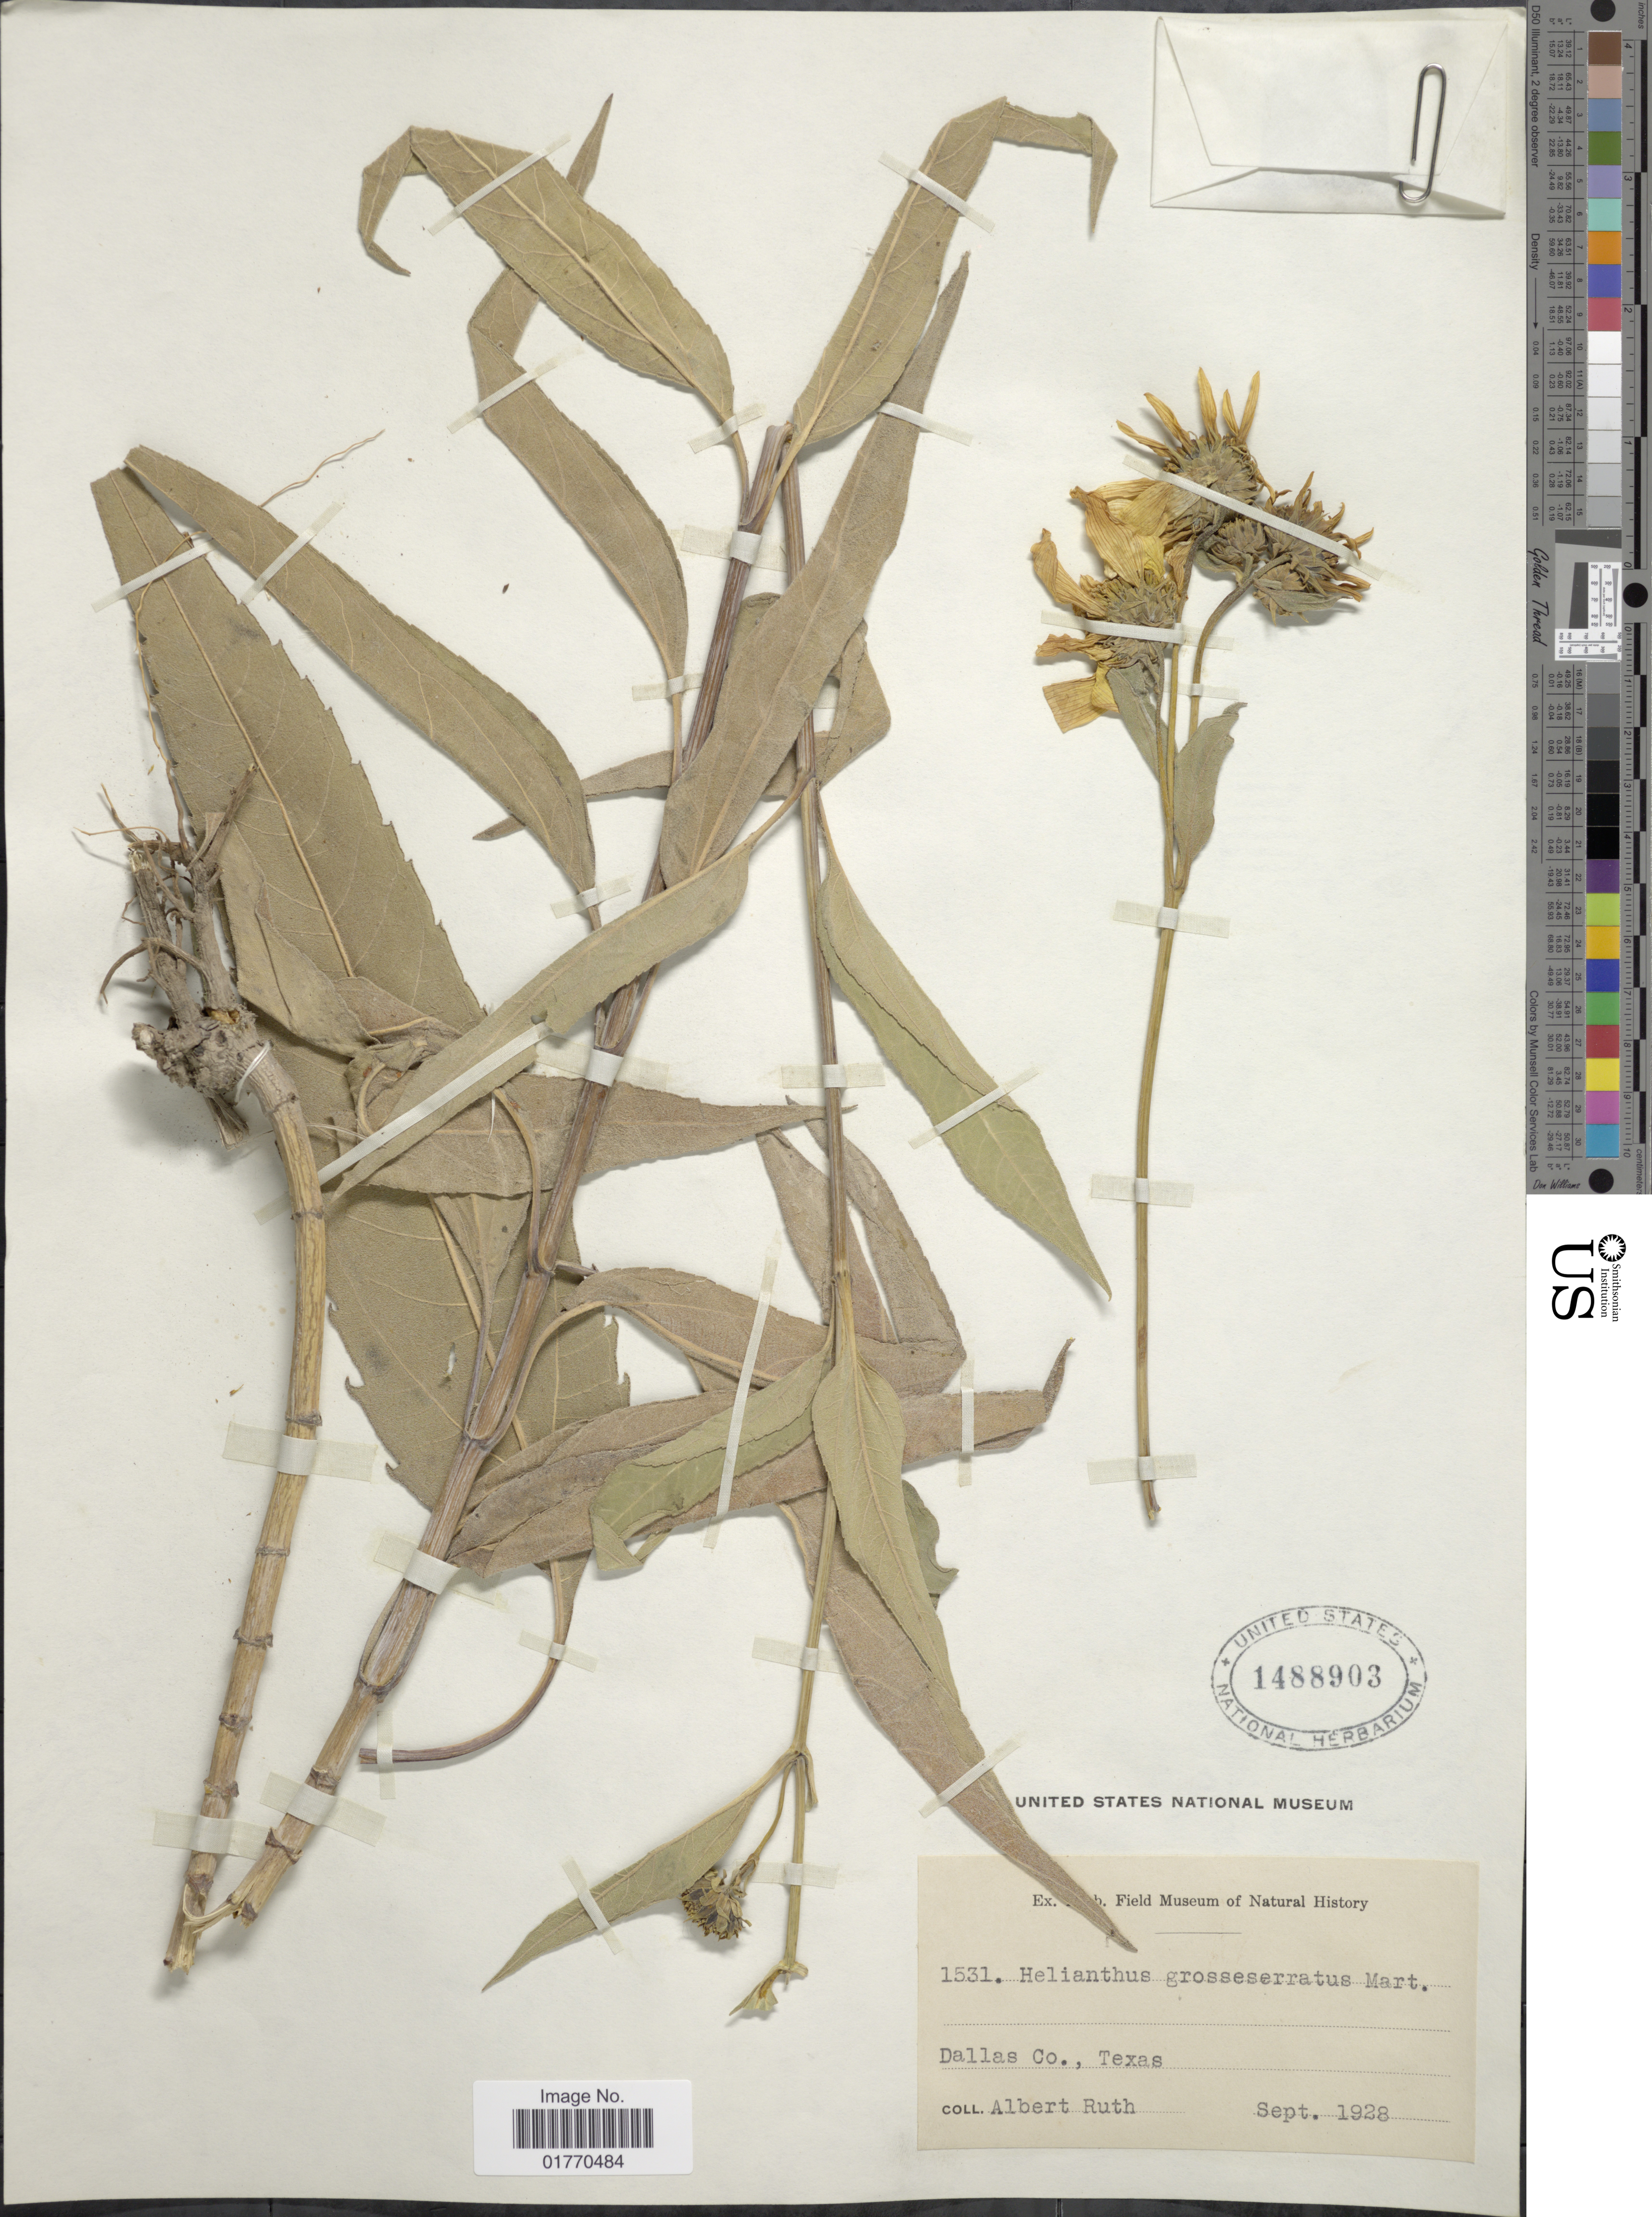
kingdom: Plantae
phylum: Tracheophyta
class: Magnoliopsida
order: Asterales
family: Asteraceae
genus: Helianthus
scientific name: Helianthus grosseserratus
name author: M. Martens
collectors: A. Ruth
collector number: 1531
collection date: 1928-09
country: United States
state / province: Texas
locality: Dallas Co., Texas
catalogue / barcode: US 1488903